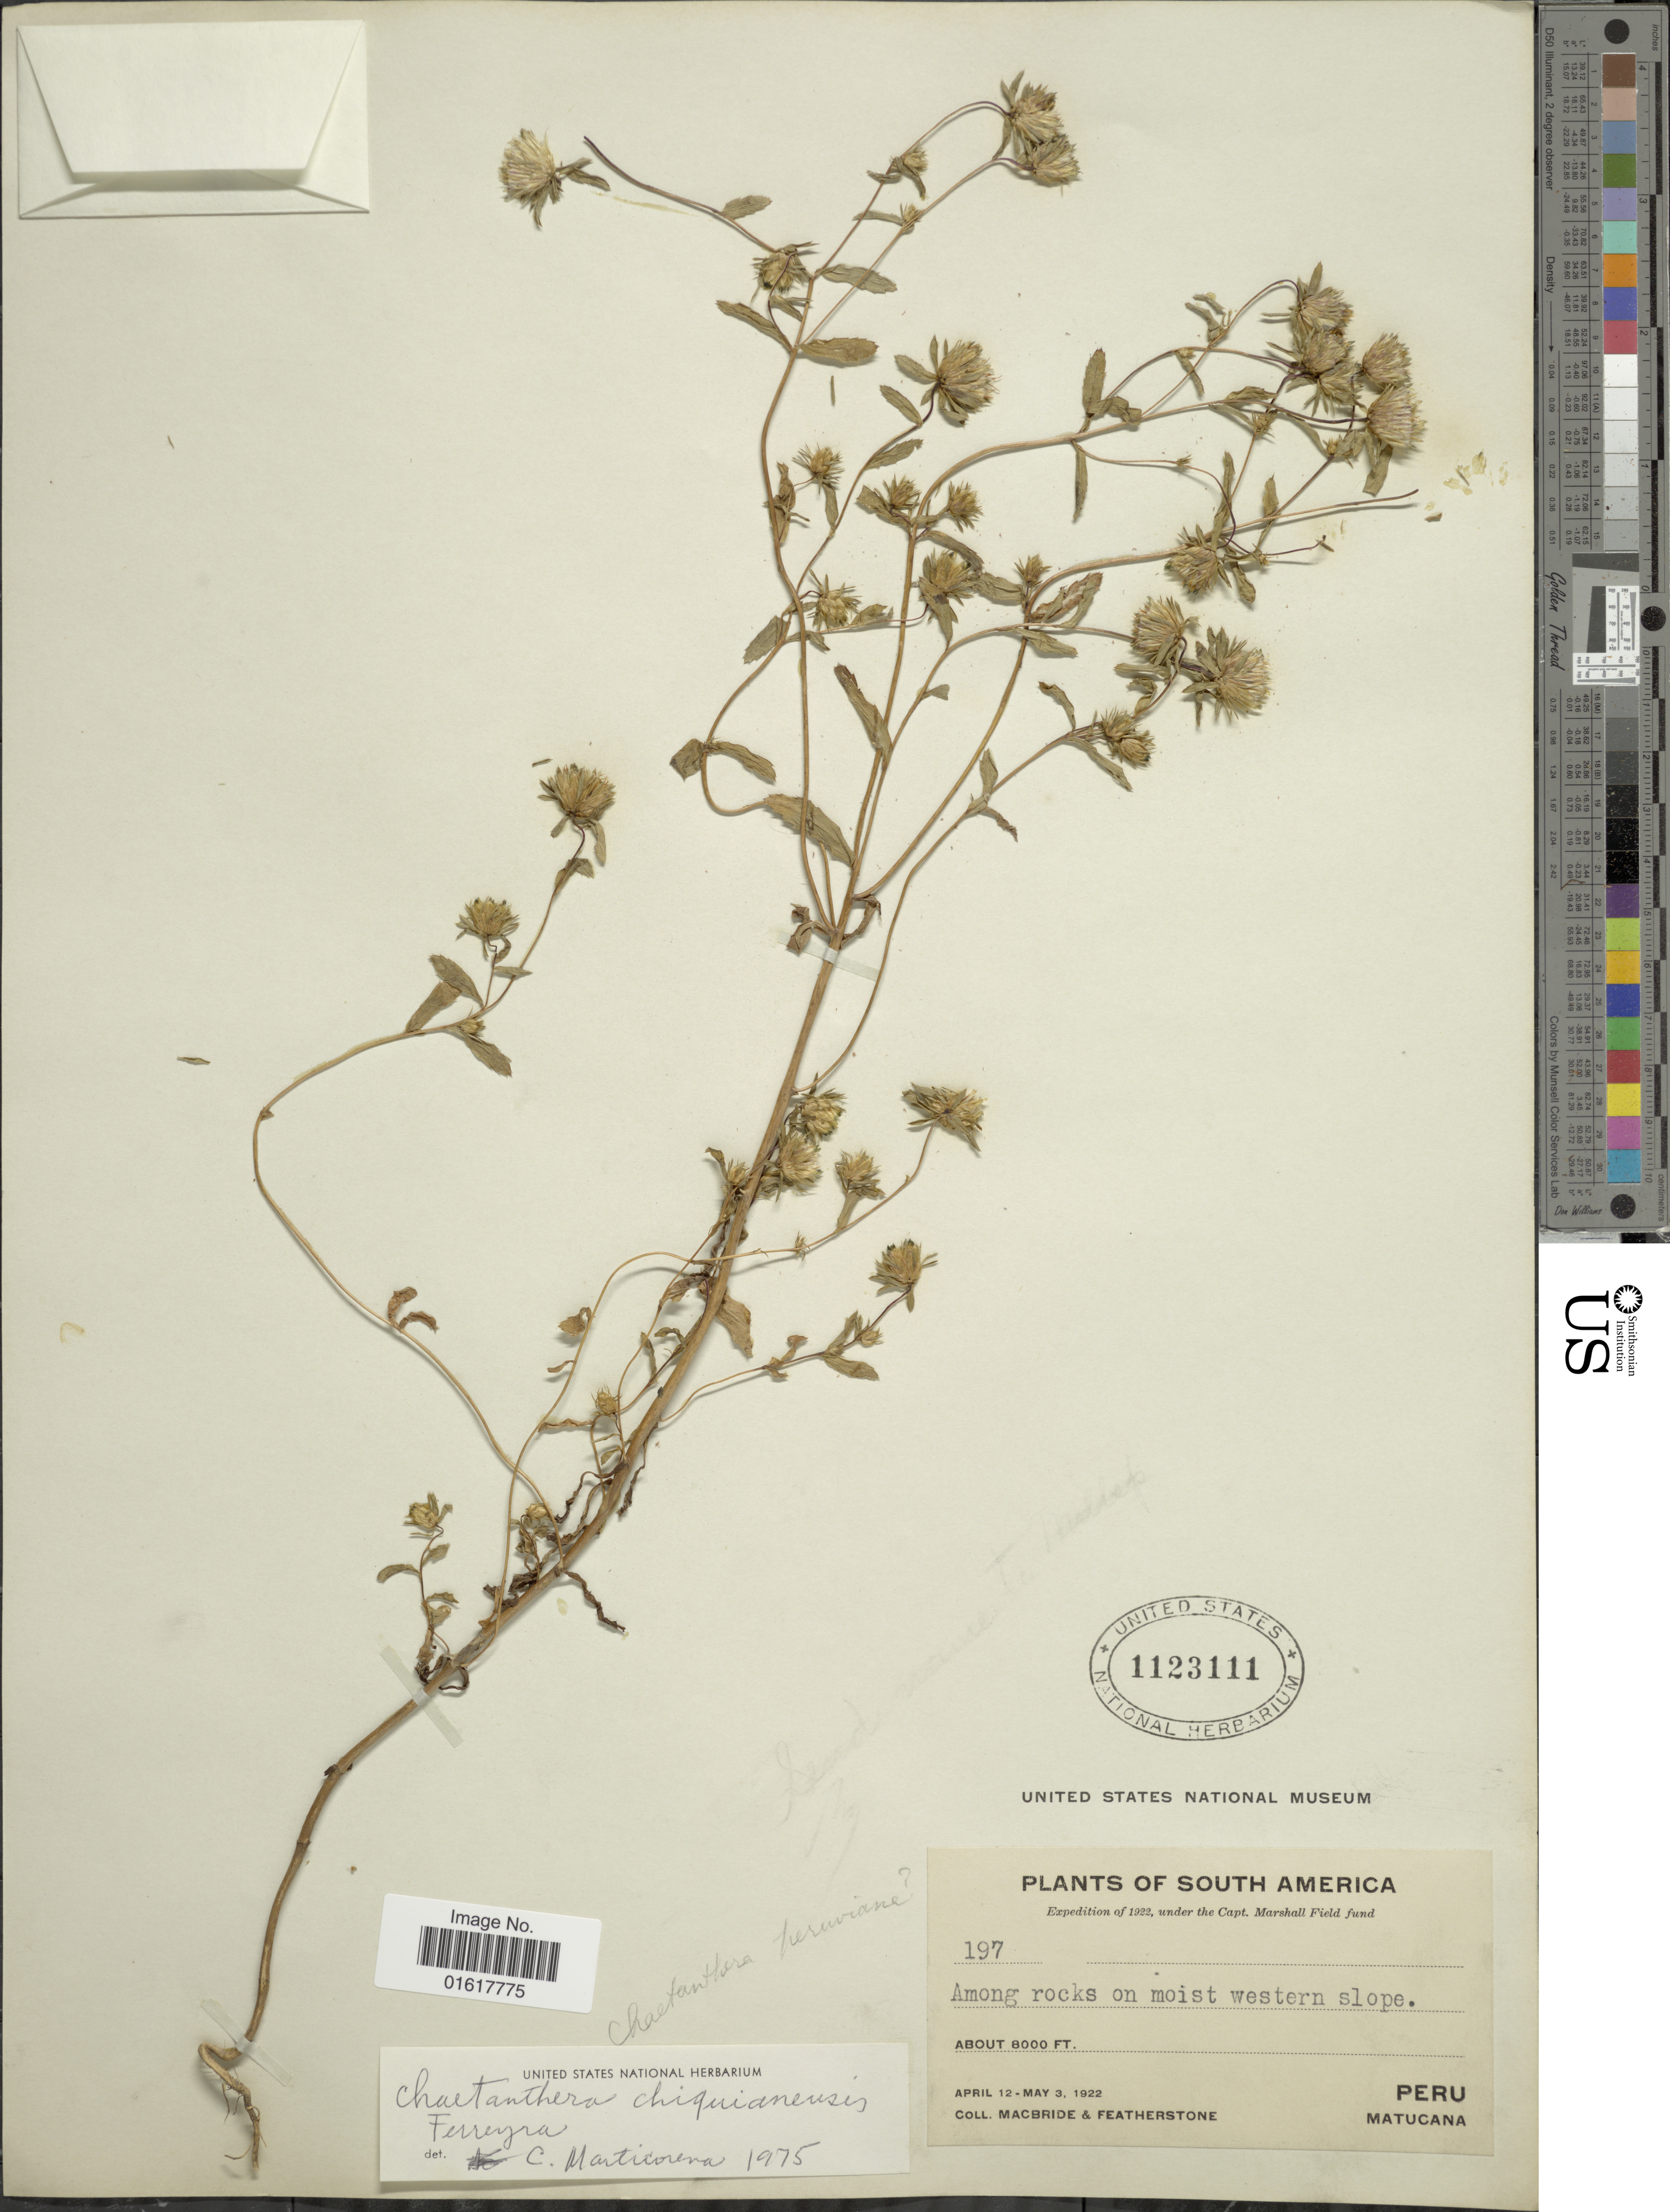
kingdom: Plantae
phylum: Tracheophyta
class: Magnoliopsida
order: Asterales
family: Asteraceae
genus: Chaetanthera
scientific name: Chaetanthera chiquianensis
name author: Ferreyra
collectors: Macbride, -- & -. Featherstone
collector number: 197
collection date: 1922-04-12/1922-05-03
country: Peru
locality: Matucana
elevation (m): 2438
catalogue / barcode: US 1123111